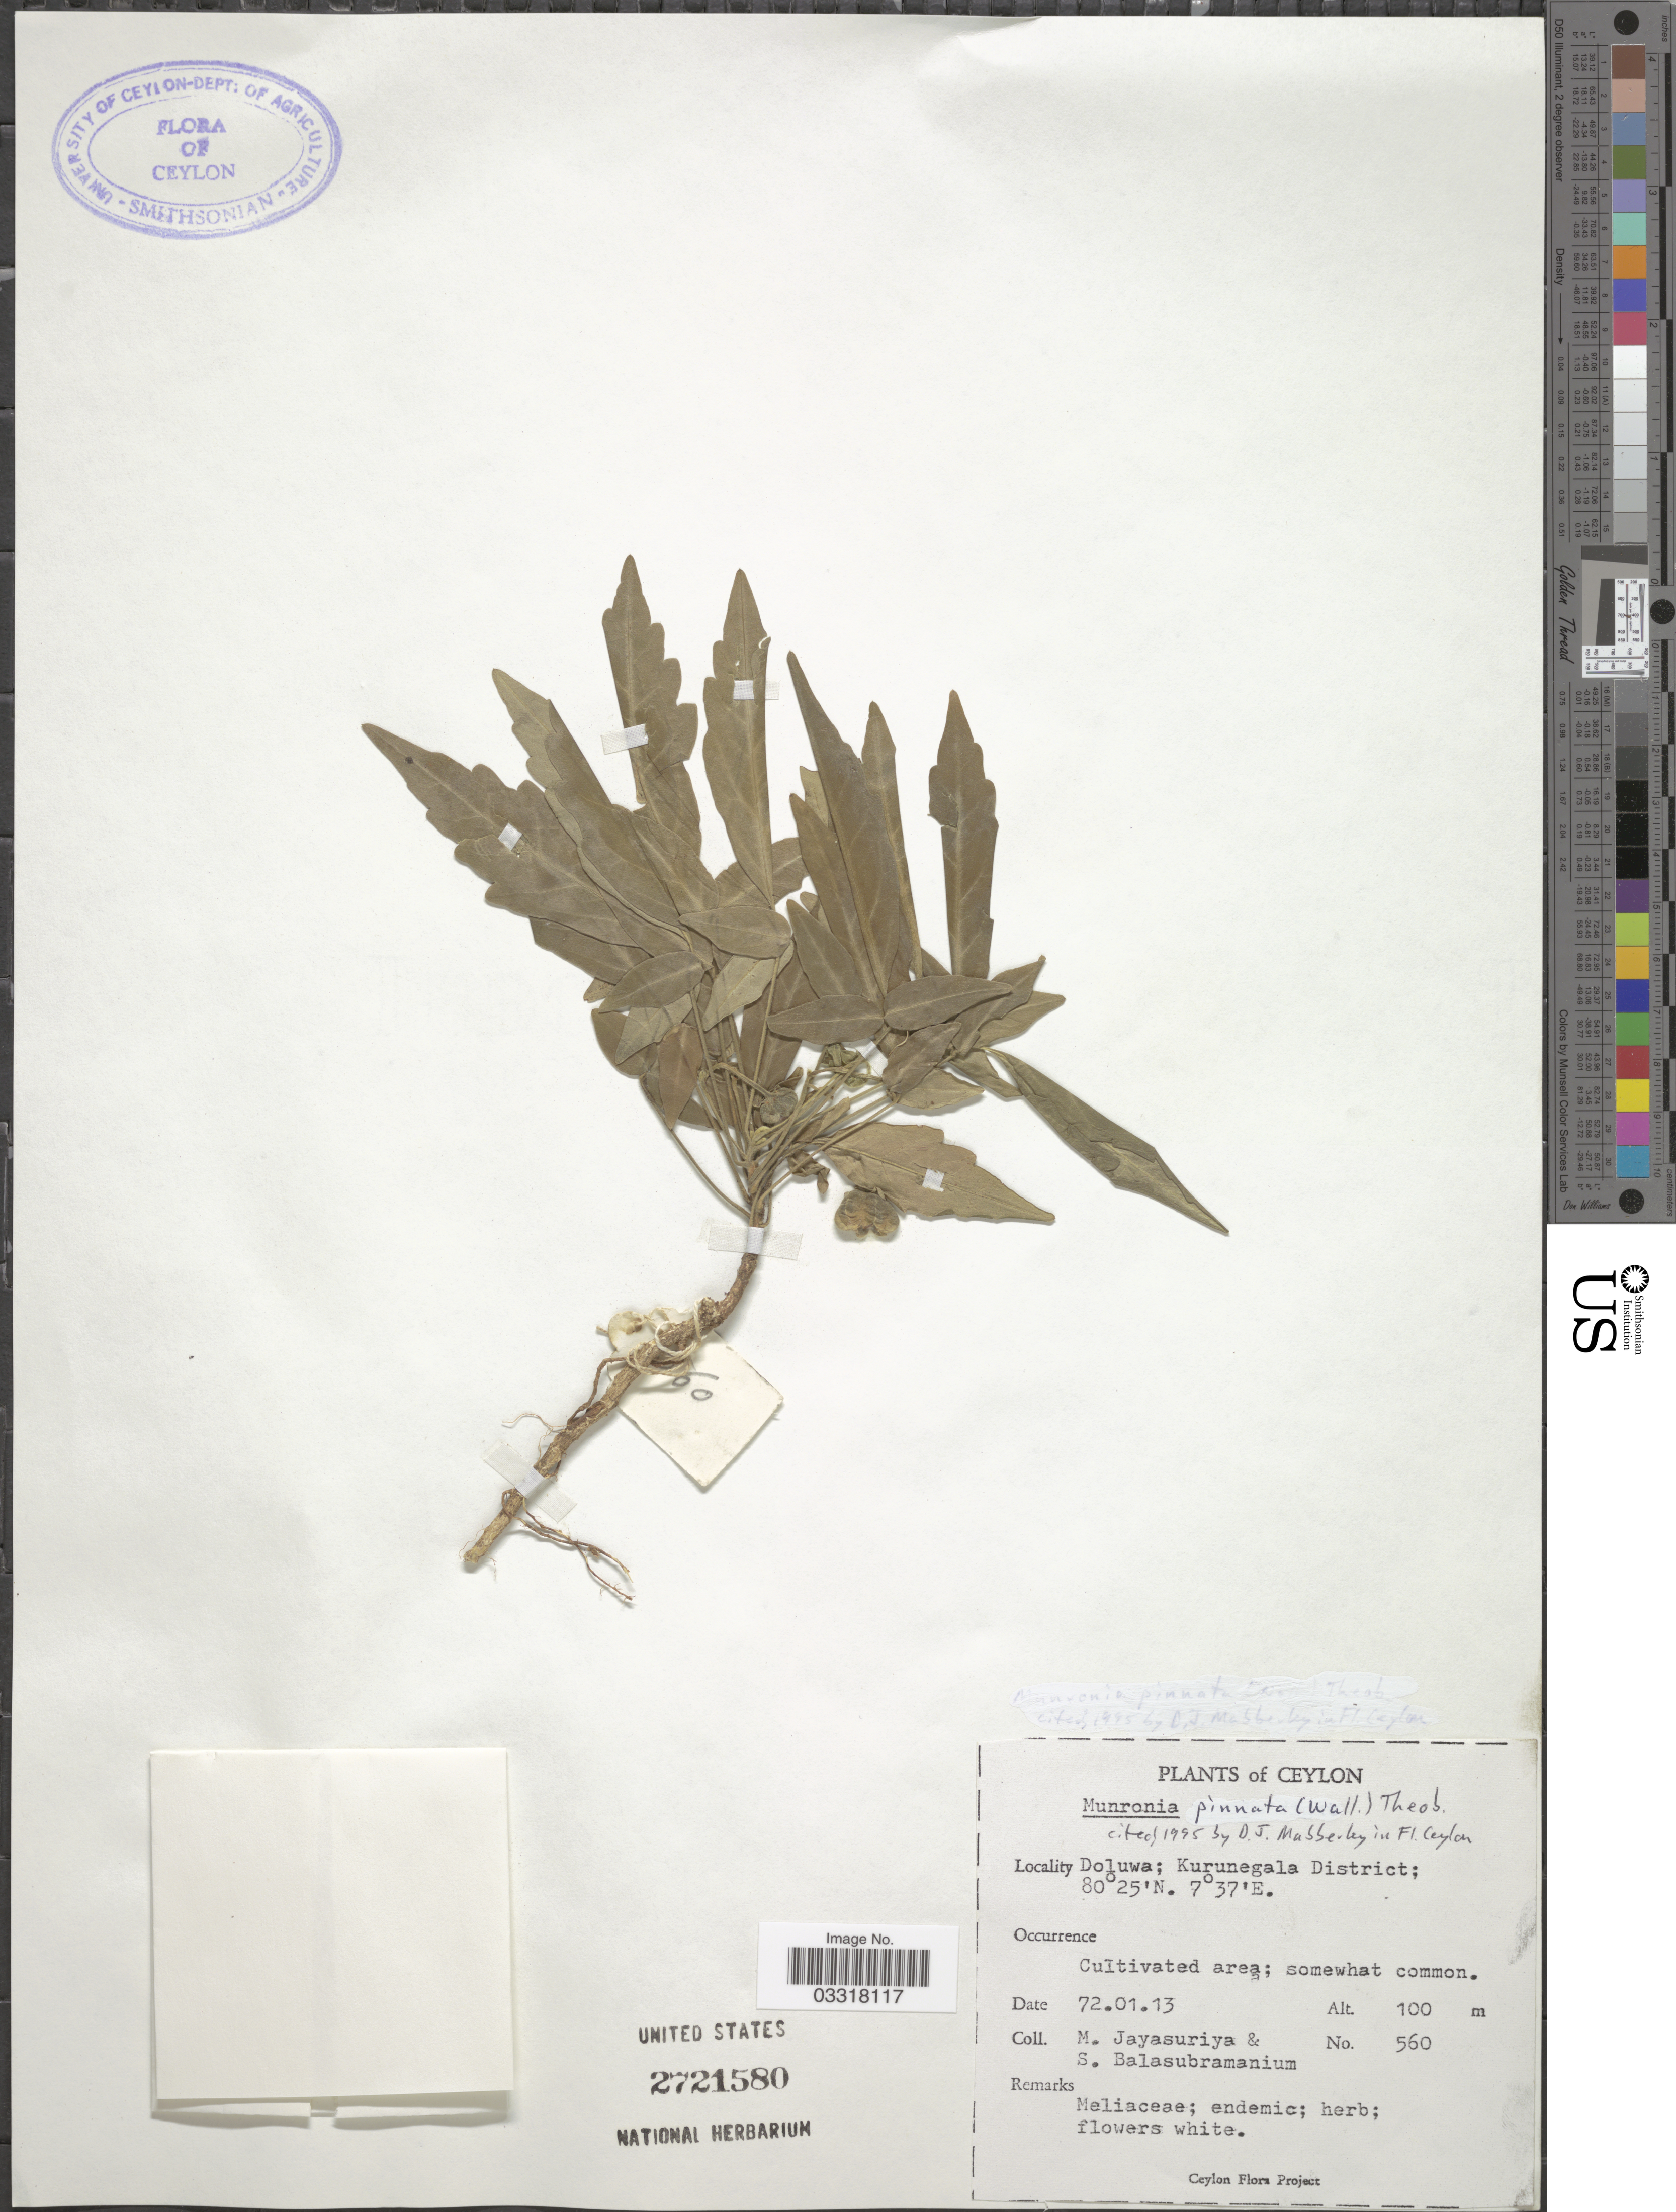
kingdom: Plantae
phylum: Tracheophyta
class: Magnoliopsida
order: Sapindales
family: Meliaceae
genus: Munronia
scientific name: Munronia pinnata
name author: (Wall.) Theobald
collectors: M. Jayasuriya & S. Balasubramanium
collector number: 560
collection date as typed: Transcribed d/m/y: 13/1/72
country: Sri Lanka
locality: Ceylon. Doluwa; Kurunegala District.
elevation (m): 100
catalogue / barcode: US 2721580